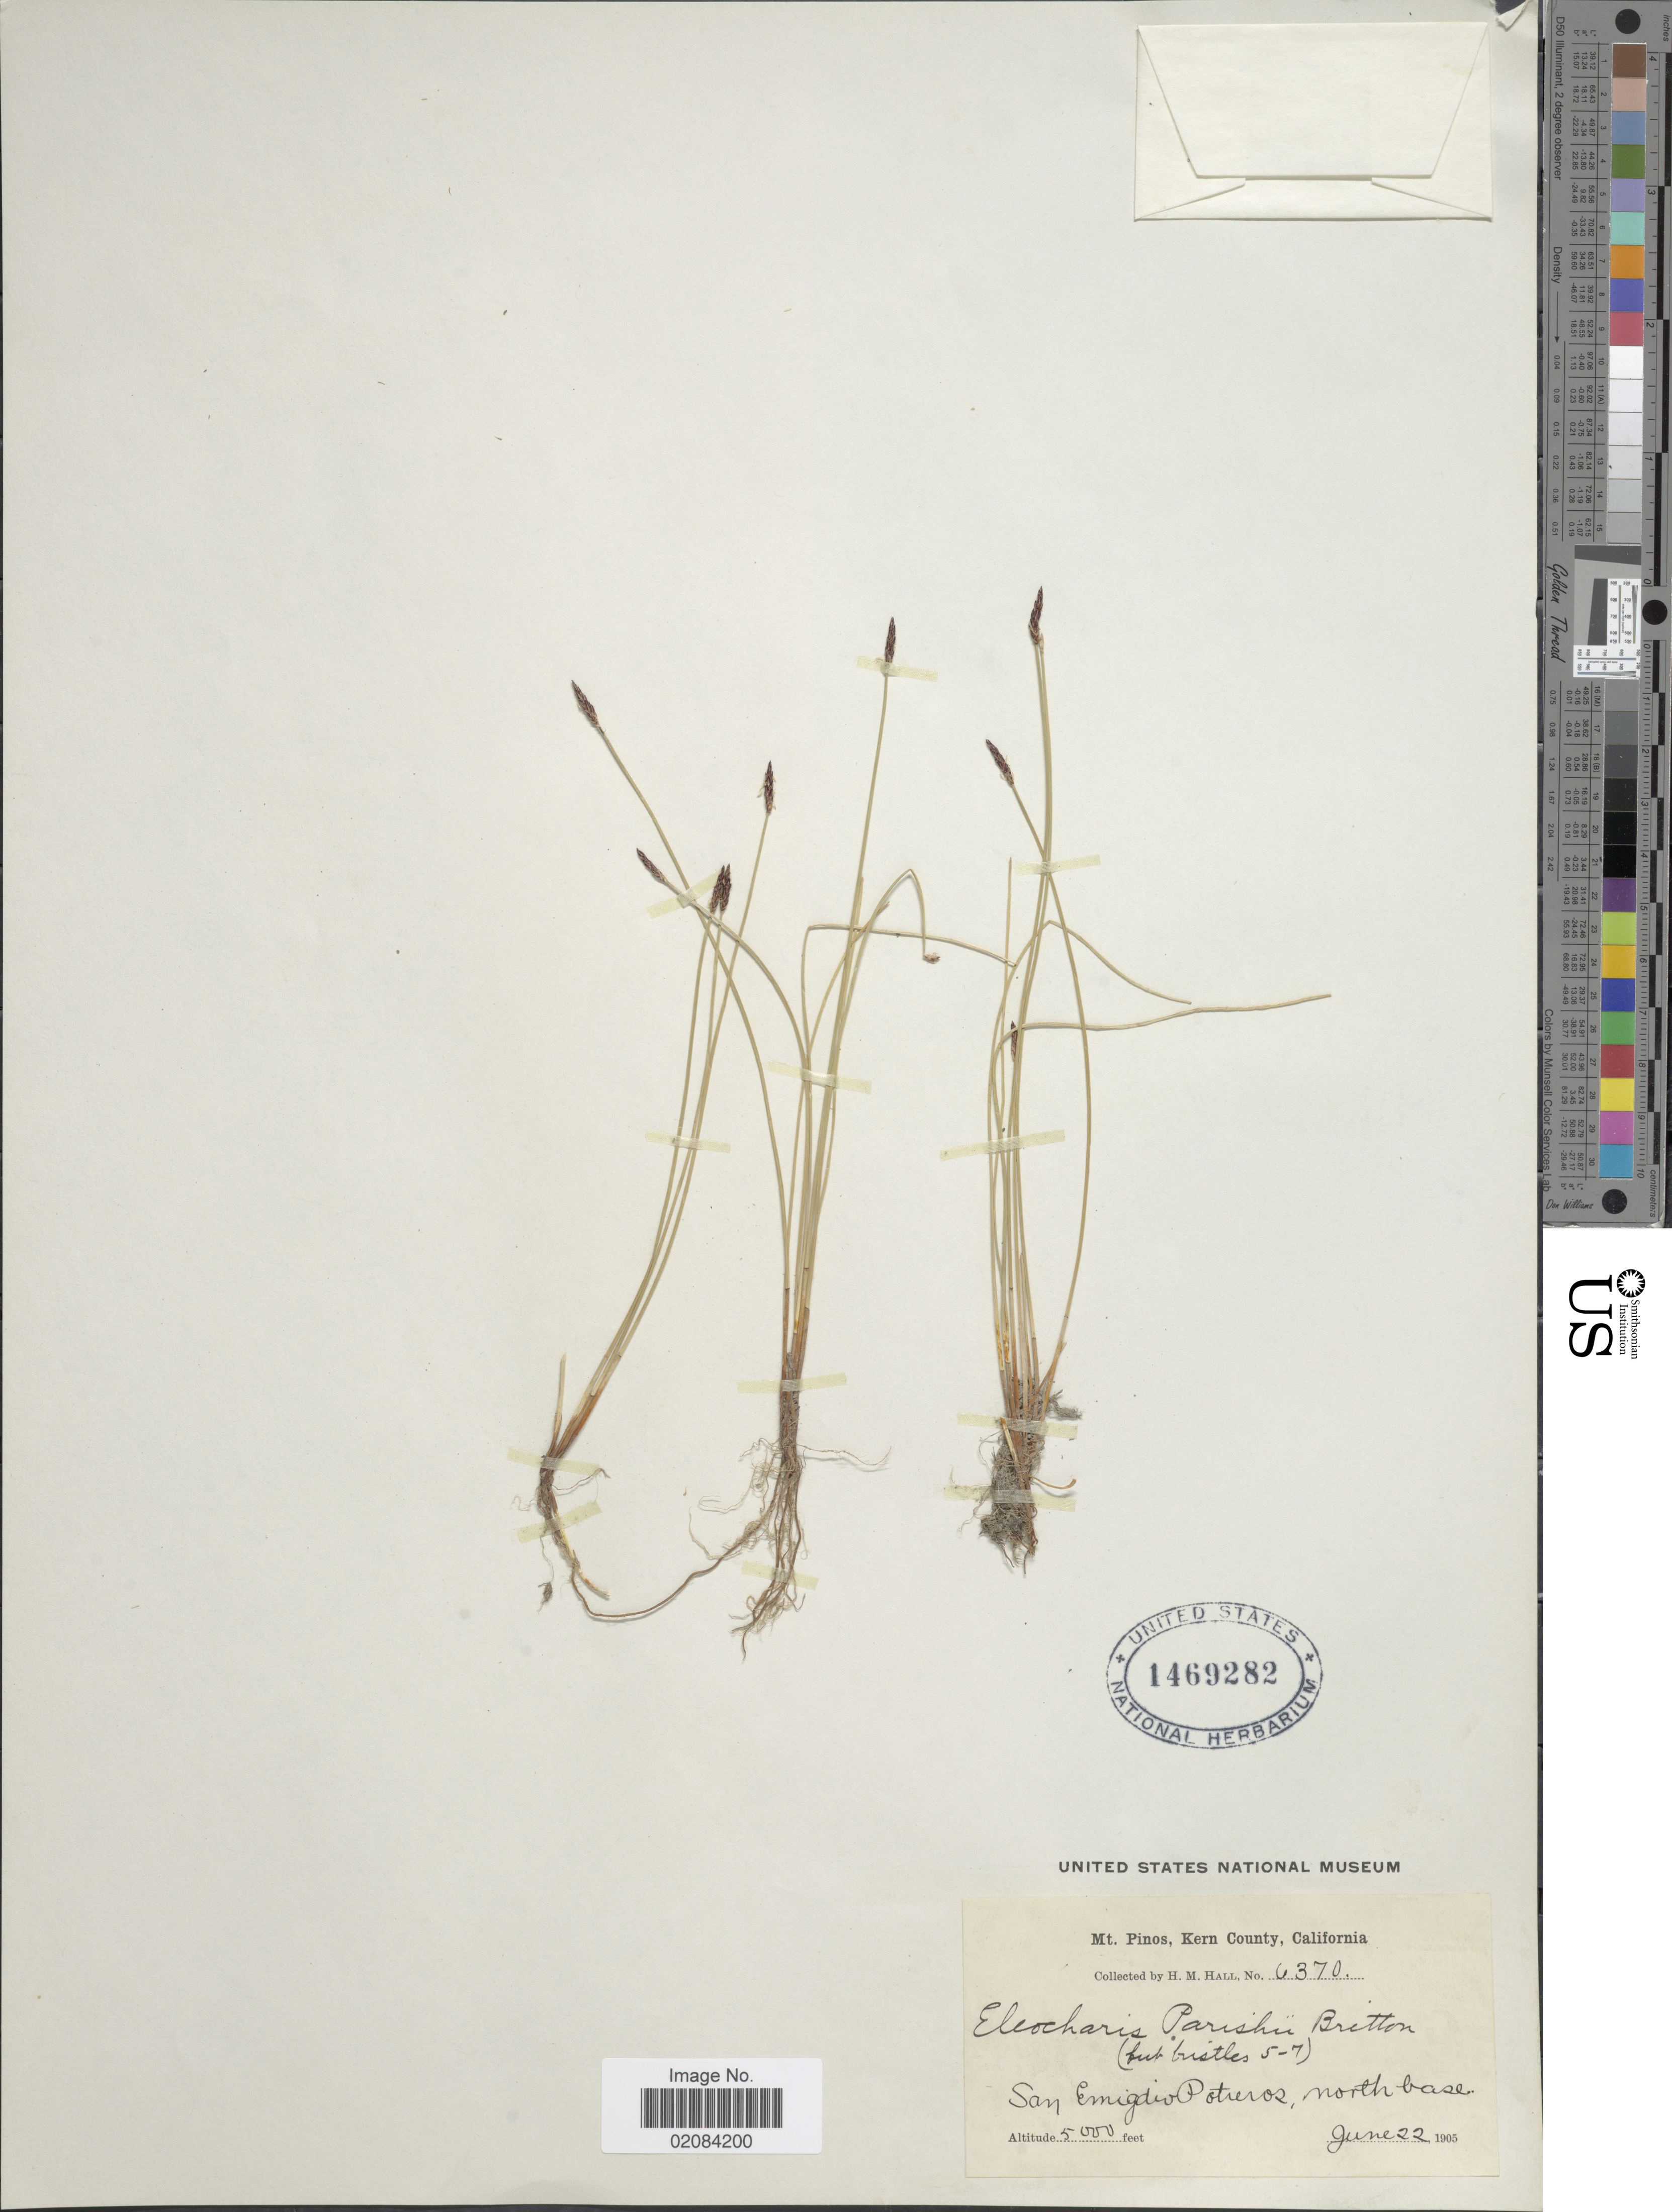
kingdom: Plantae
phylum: Tracheophyta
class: Liliopsida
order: Poales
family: Cyperaceae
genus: Eleocharis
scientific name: Eleocharis parishii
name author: Britton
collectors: H. M. Hall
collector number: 6370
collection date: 1905-06-22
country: United States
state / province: California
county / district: Kern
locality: Mt. Pinos, Kern County, California. San Emigdio, north base.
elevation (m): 1524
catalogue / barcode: US 1469282